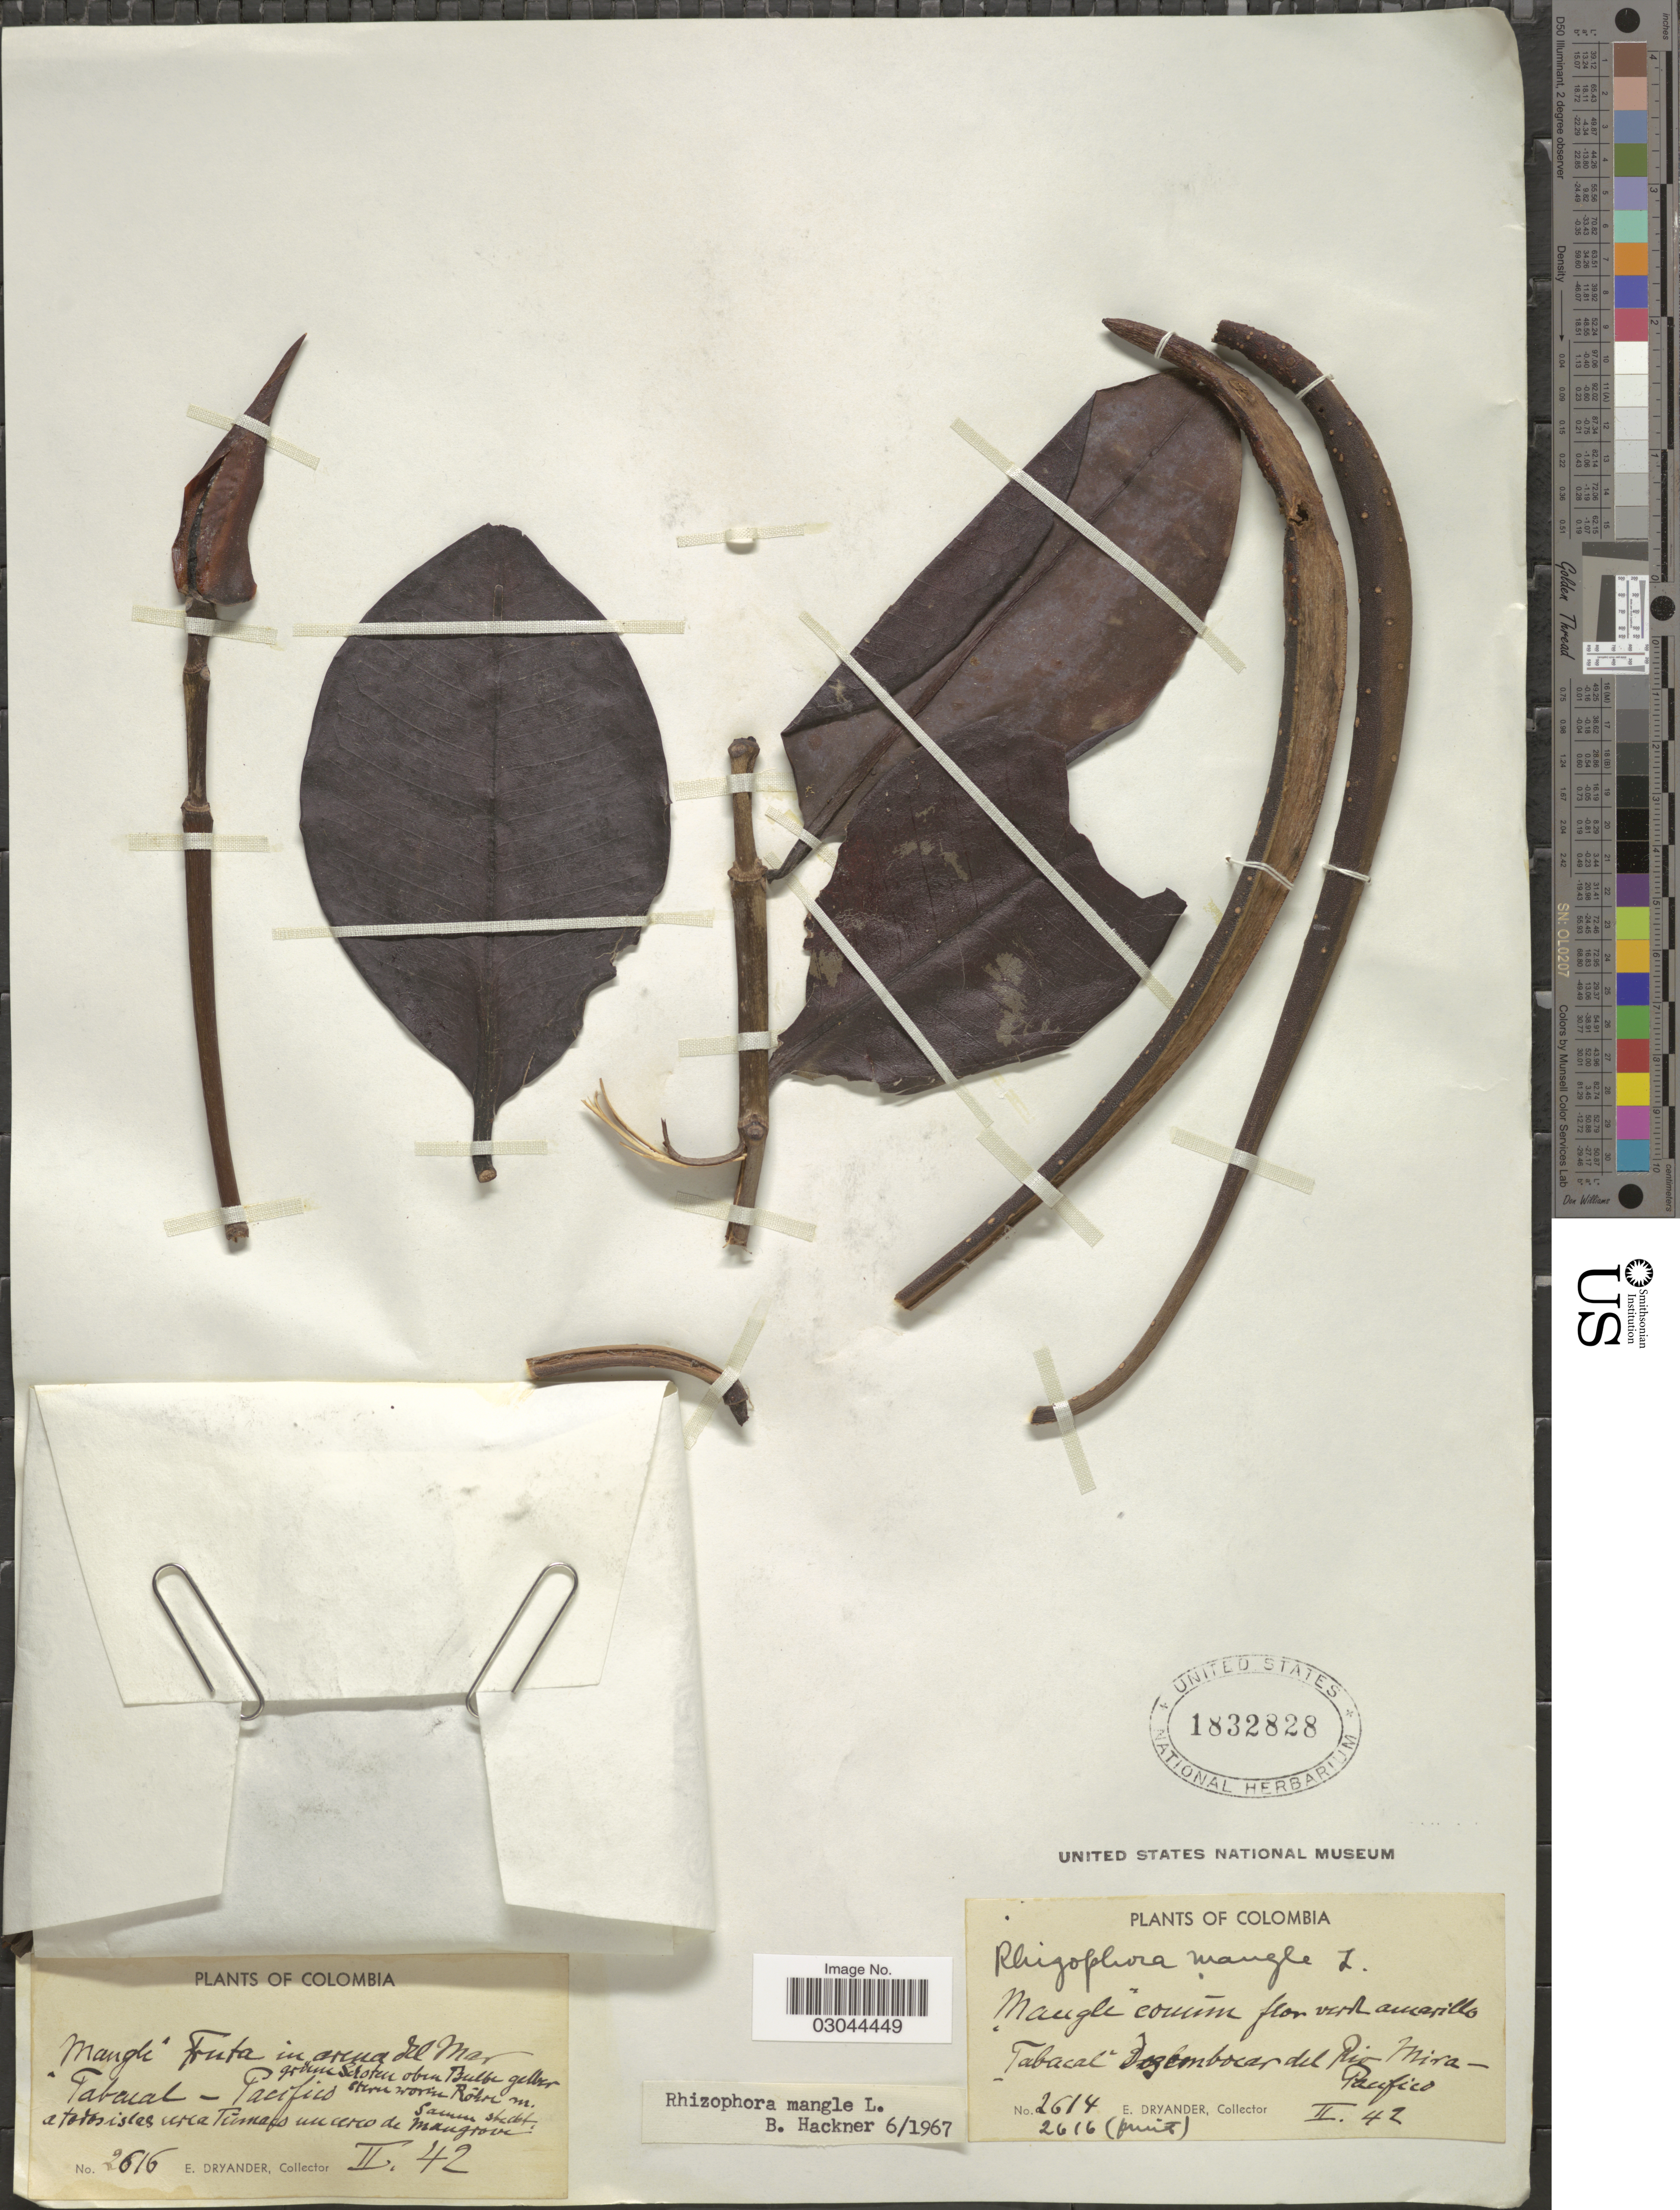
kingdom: Plantae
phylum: Tracheophyta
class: Magnoliopsida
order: Malpighiales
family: Rhizophoraceae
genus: Rhizophora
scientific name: Rhizophora mangle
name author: L.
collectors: E. Dryander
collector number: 2614/2616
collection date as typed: Transcribed d/m/y: /2/42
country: Colombia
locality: Tabacal Desembocar [interpreted] del Rio Mira-Pacifico.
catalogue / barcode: US 1832828